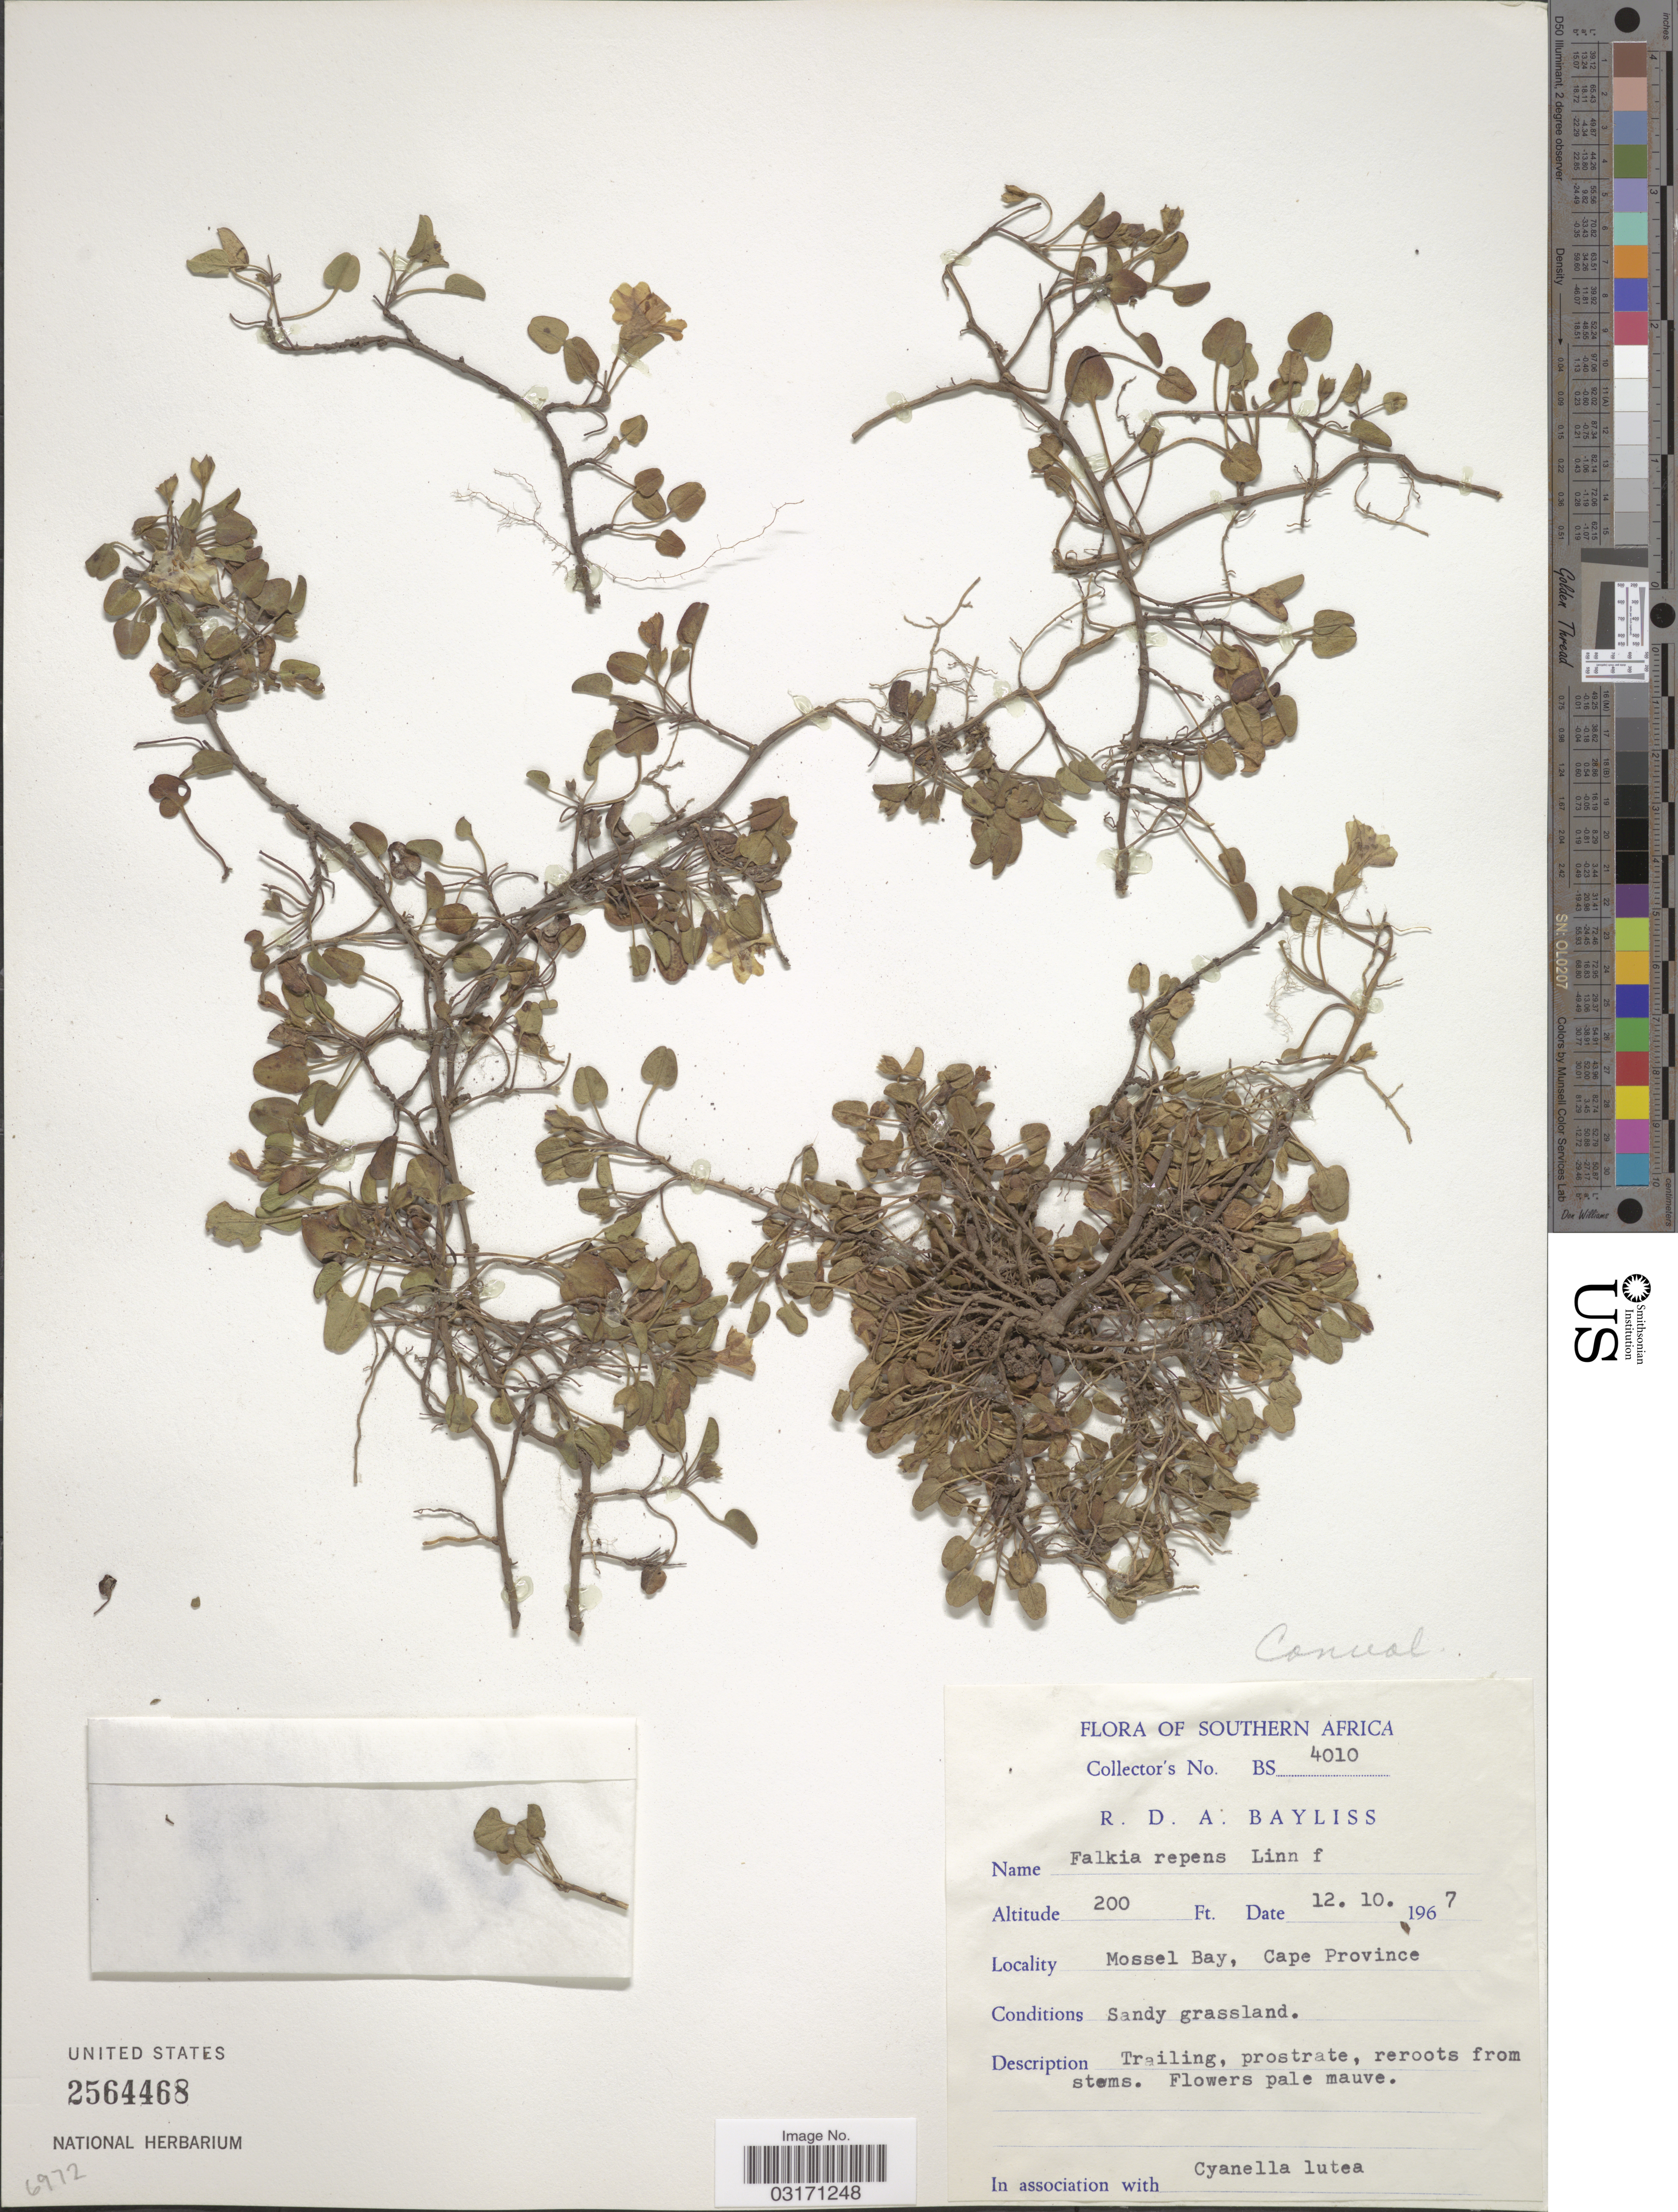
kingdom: Plantae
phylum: Tracheophyta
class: Magnoliopsida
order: Solanales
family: Convolvulaceae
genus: Falkia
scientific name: Falkia repens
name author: L. f.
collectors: R. Bayliss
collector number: BS 4010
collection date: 1967-10-12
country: South Africa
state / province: Western Cape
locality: Southern Africa. Mossel Bay.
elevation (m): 61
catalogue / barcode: US 2564468